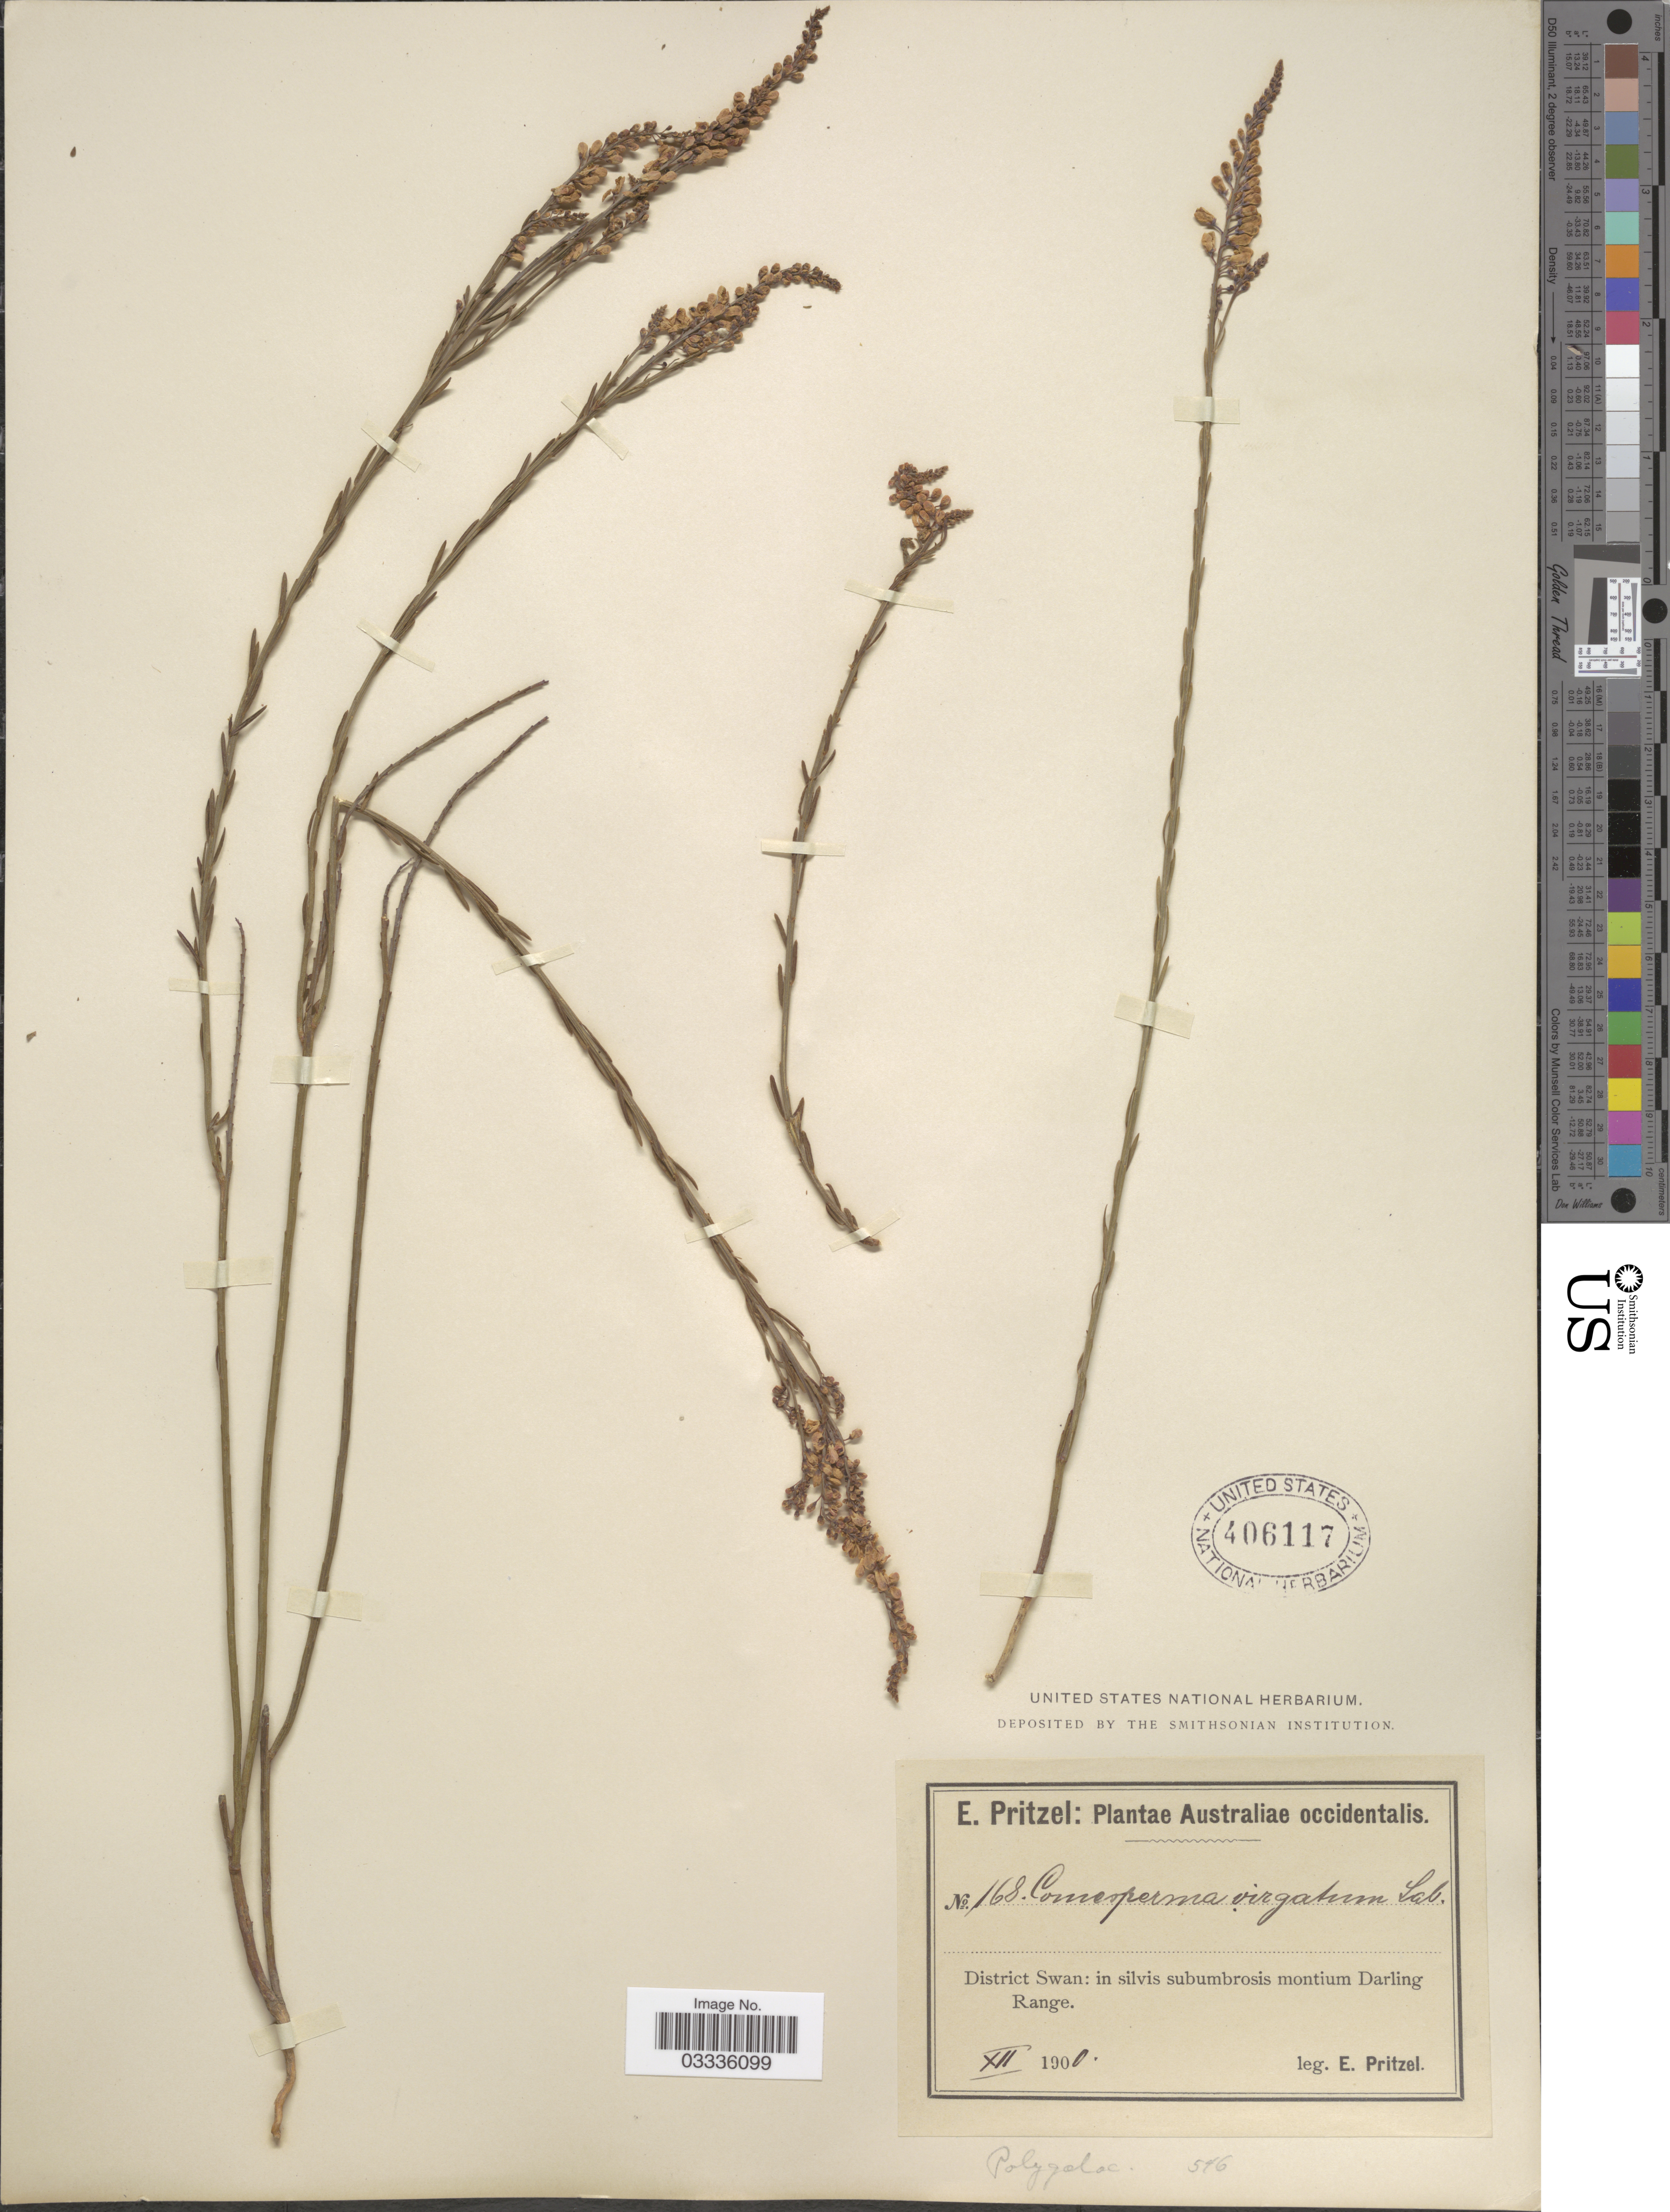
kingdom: Plantae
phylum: Tracheophyta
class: Magnoliopsida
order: Fabales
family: Polygalaceae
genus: Comesperma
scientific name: Comesperma virgatum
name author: Labill.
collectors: E. G. Pritzel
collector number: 168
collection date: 1900-12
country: Australia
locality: Australiae occidentalis. District Swan: in silvis subumbrosis montium Darling Range.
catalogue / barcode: US 406117